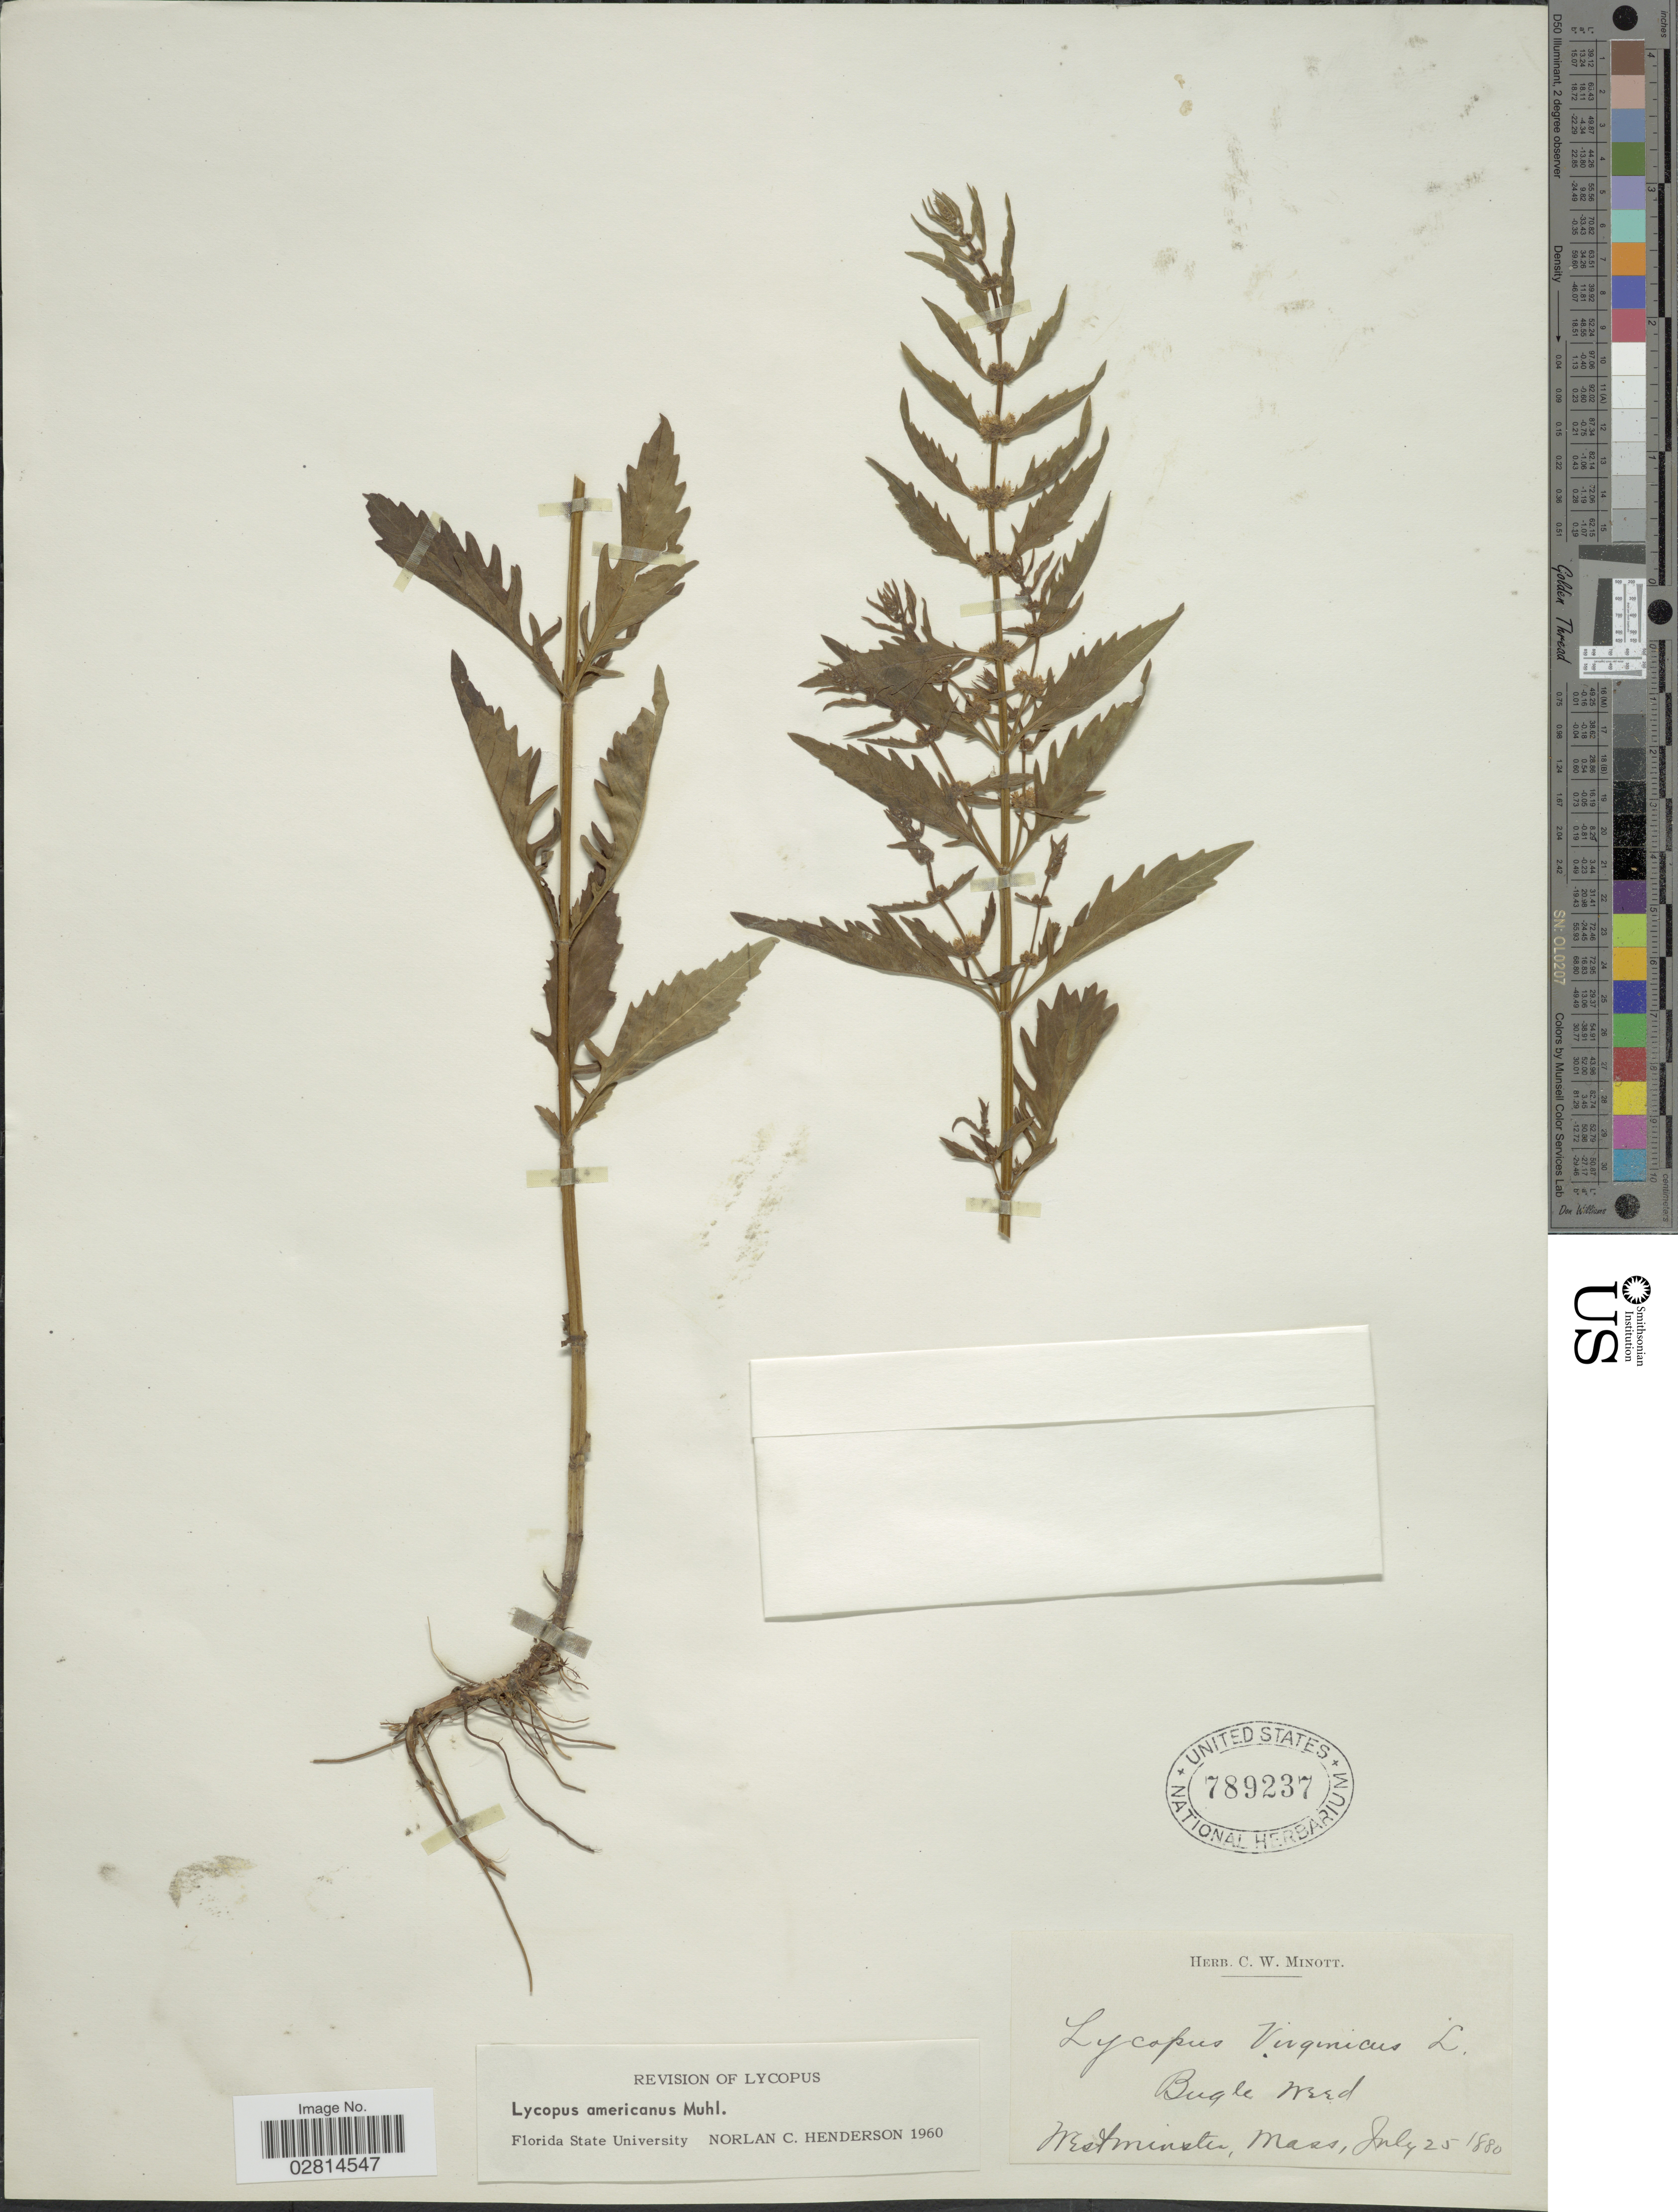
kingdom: Plantae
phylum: Tracheophyta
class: Magnoliopsida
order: Lamiales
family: Lamiaceae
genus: Lycopus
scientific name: Lycopus americanus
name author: Muhl. ex W.P.C. Barton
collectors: ex herb. C. W. Minott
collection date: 1880-07-25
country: United States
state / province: Massachusetts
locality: Westminster.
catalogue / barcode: US 789237